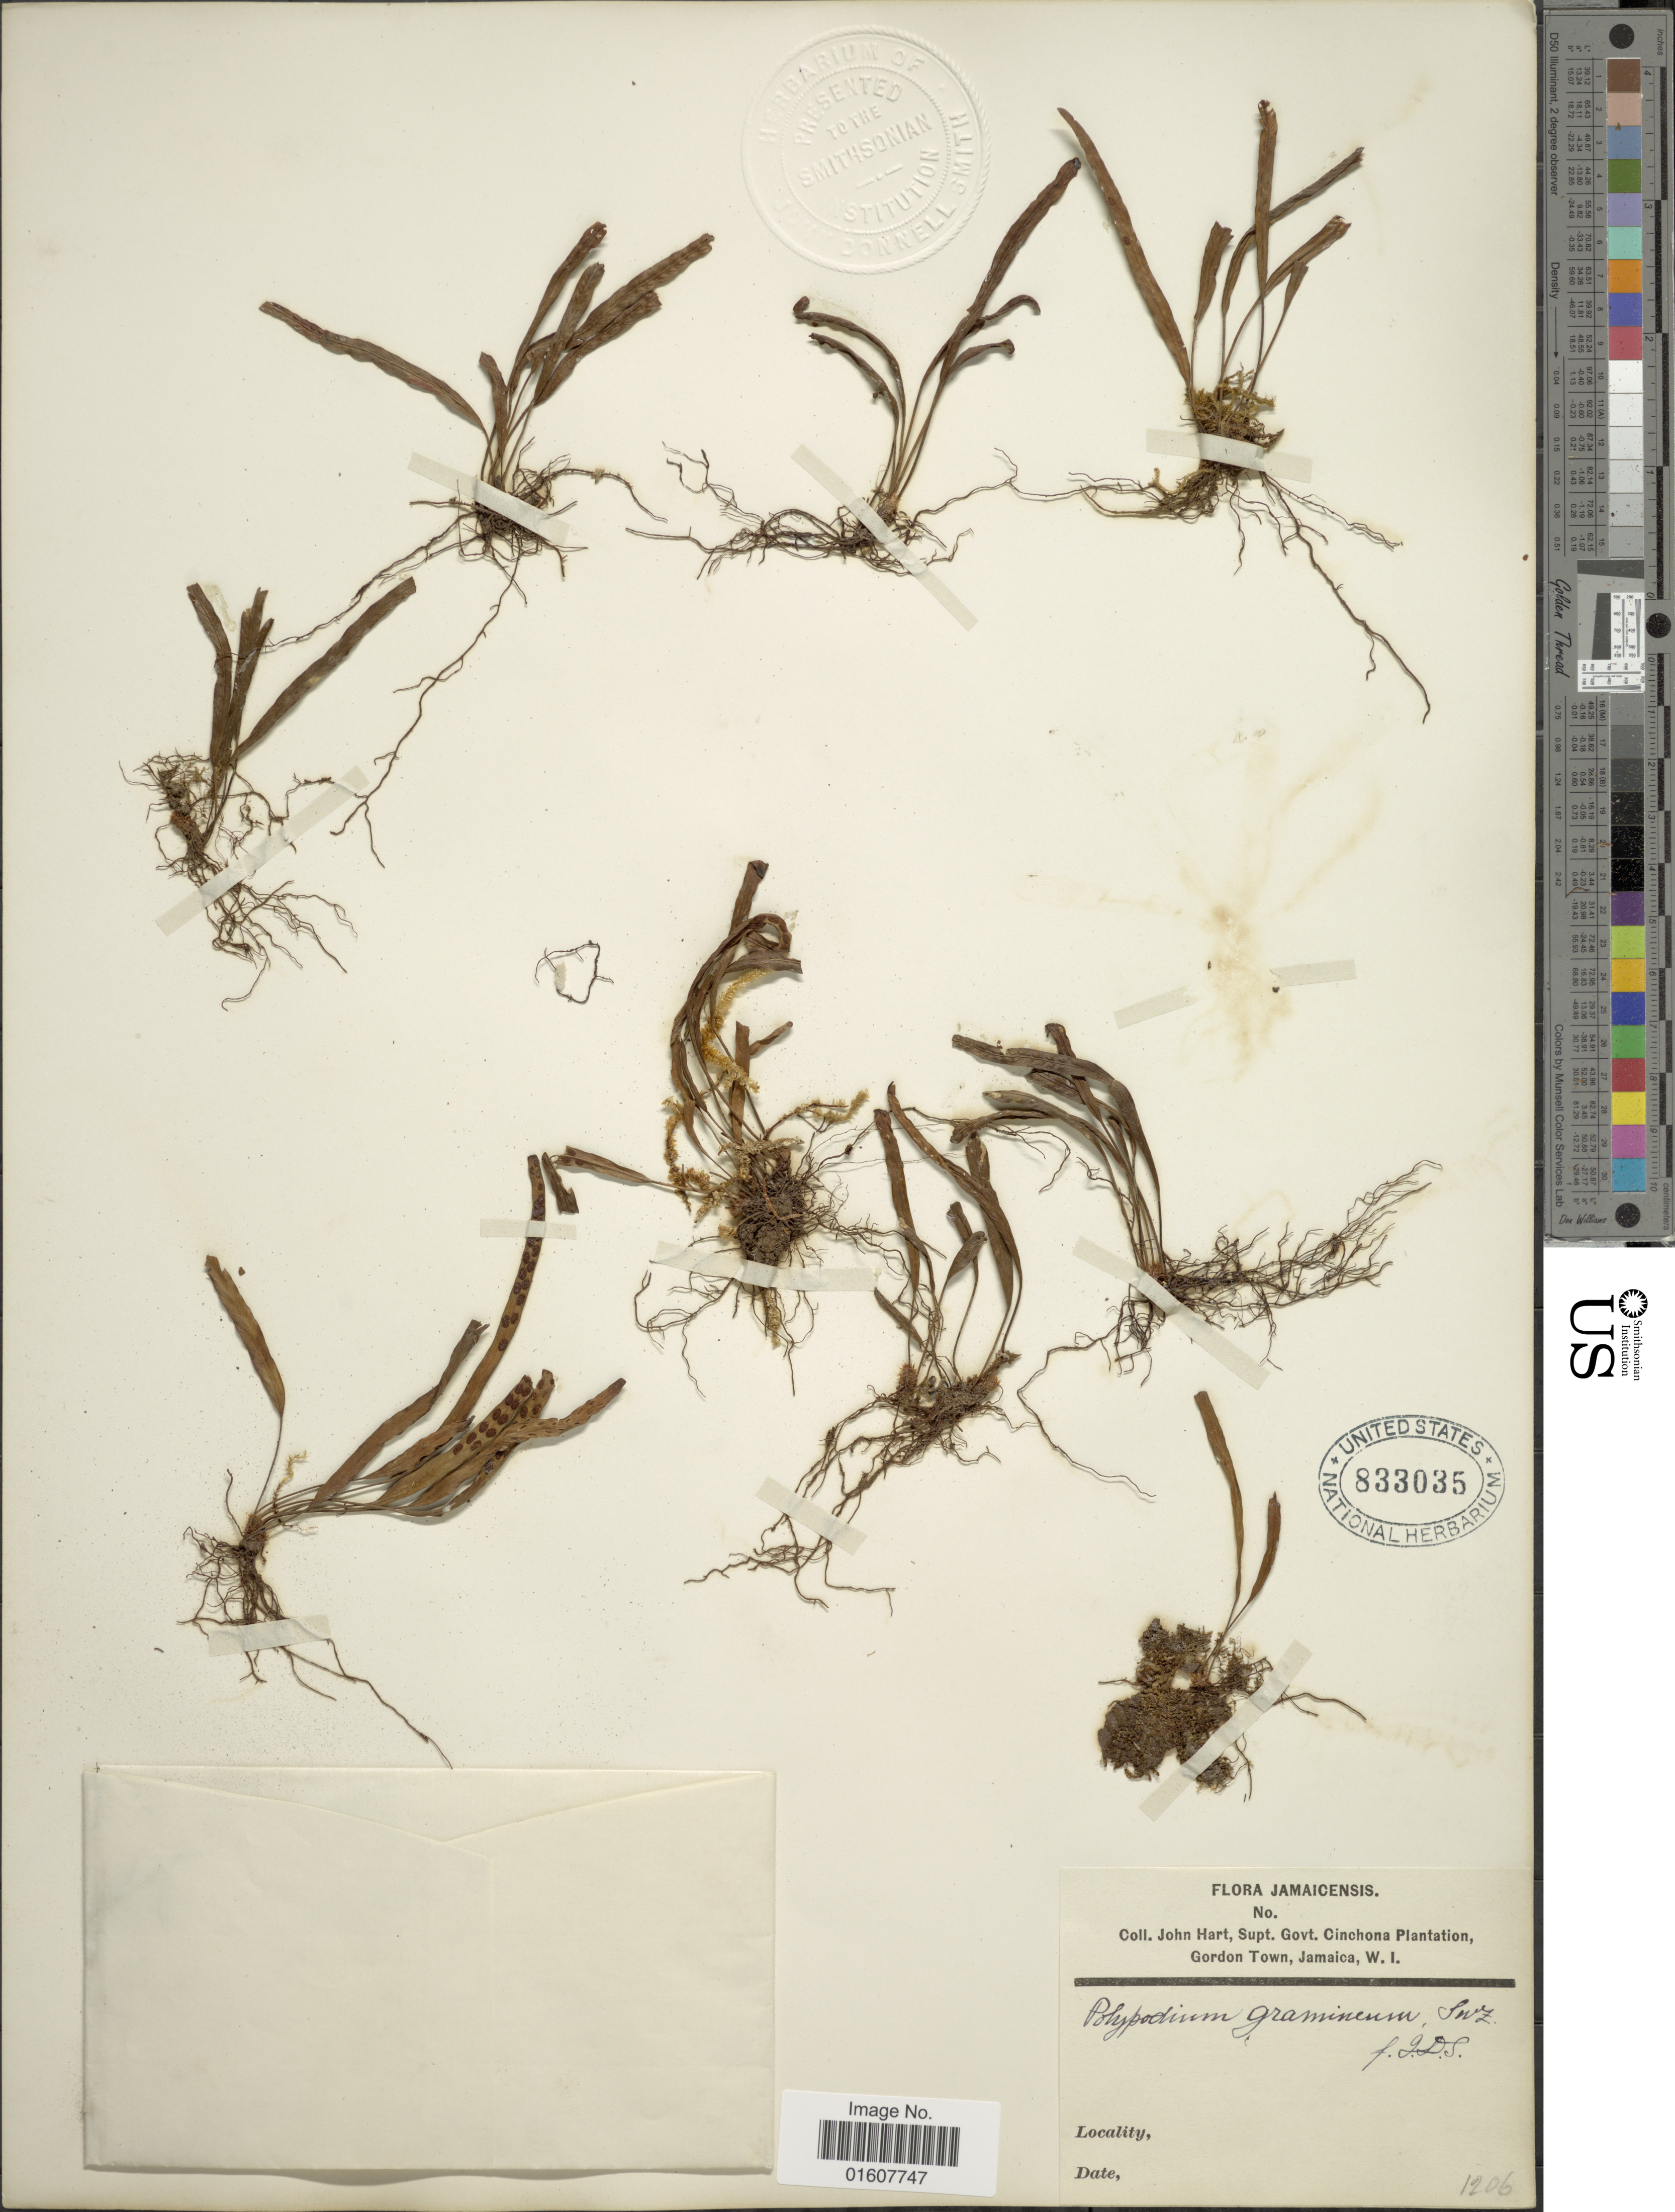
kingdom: Plantae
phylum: Tracheophyta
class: Polypodiopsida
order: Polypodiales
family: Polypodiaceae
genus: Lomaphlebia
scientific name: Lomaphlebia linearis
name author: (Sw.) J. Sm.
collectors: J. H. Hart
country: Jamaica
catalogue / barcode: US 833035